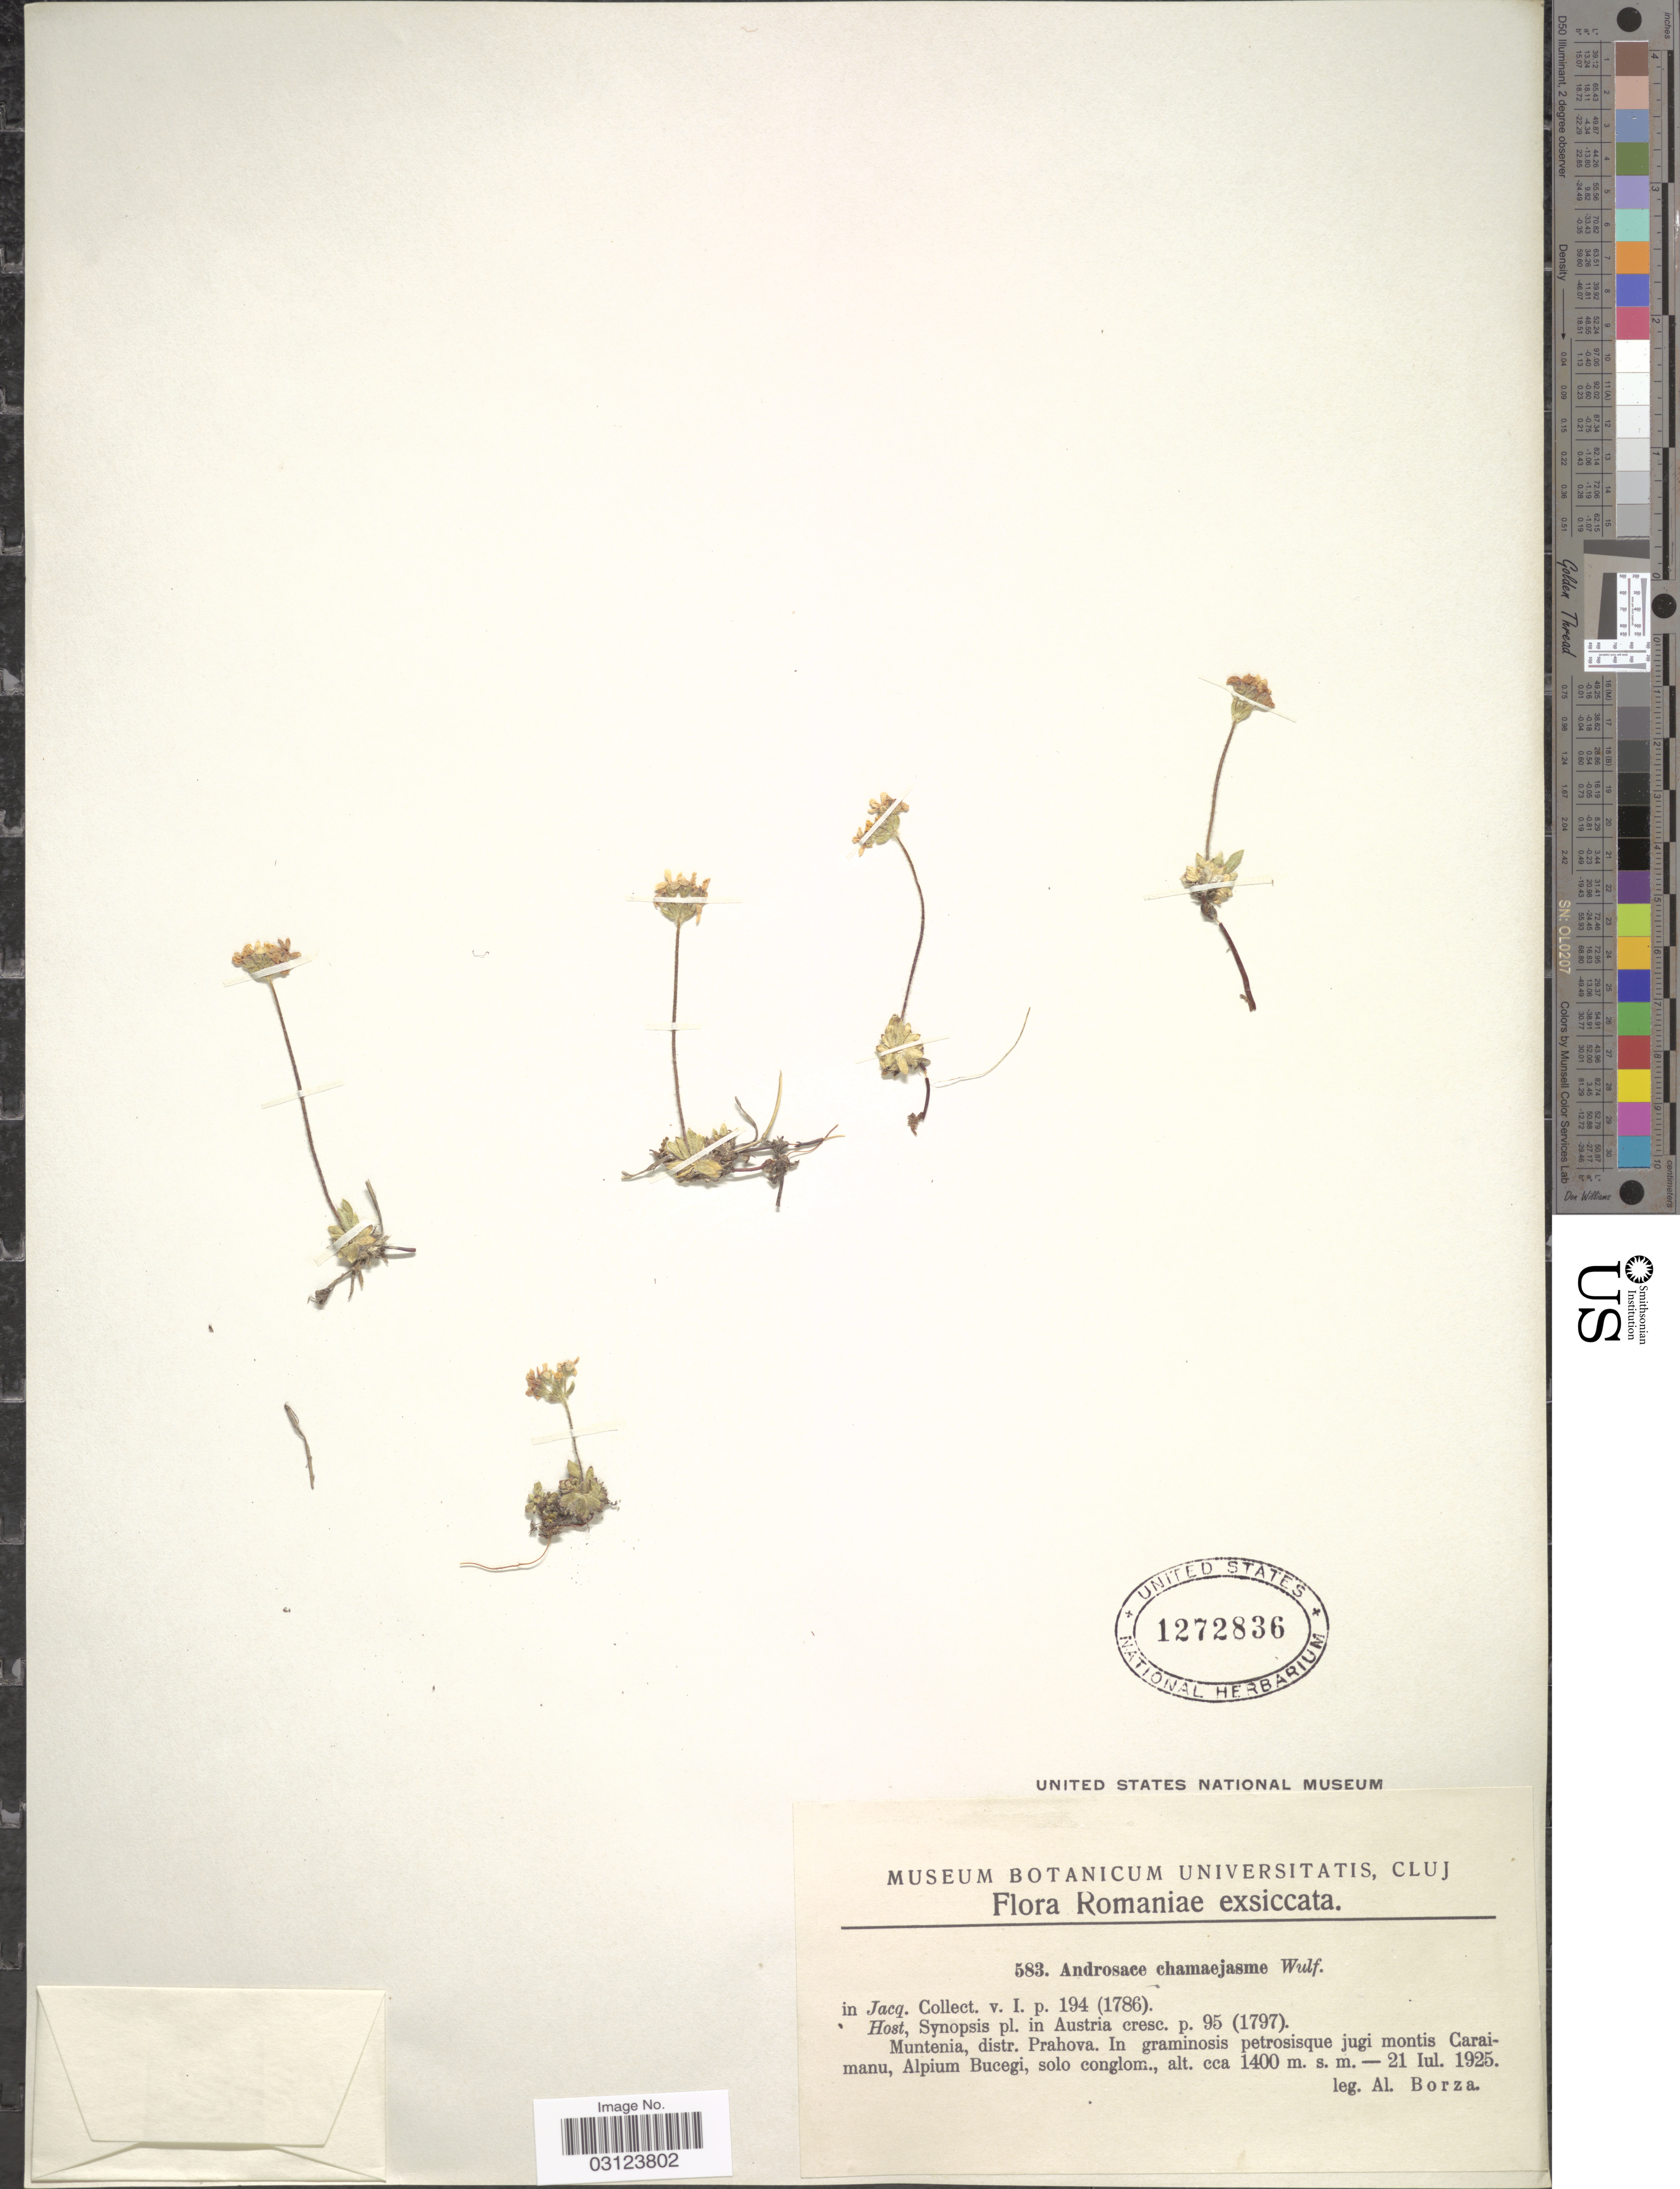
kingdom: Plantae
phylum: Tracheophyta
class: Magnoliopsida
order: Ericales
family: Primulaceae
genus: Androsace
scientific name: Androsace chamaejasme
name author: Wulfen ex Host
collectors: A. Borza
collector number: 583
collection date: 1925-07-21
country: Romania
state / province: Prahova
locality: Muntenia, distr. Prahova. In graminosis petrosisque jugi montis Caraimanu, Alpium Bucegi, solo conglom.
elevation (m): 1400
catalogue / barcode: US 1272836